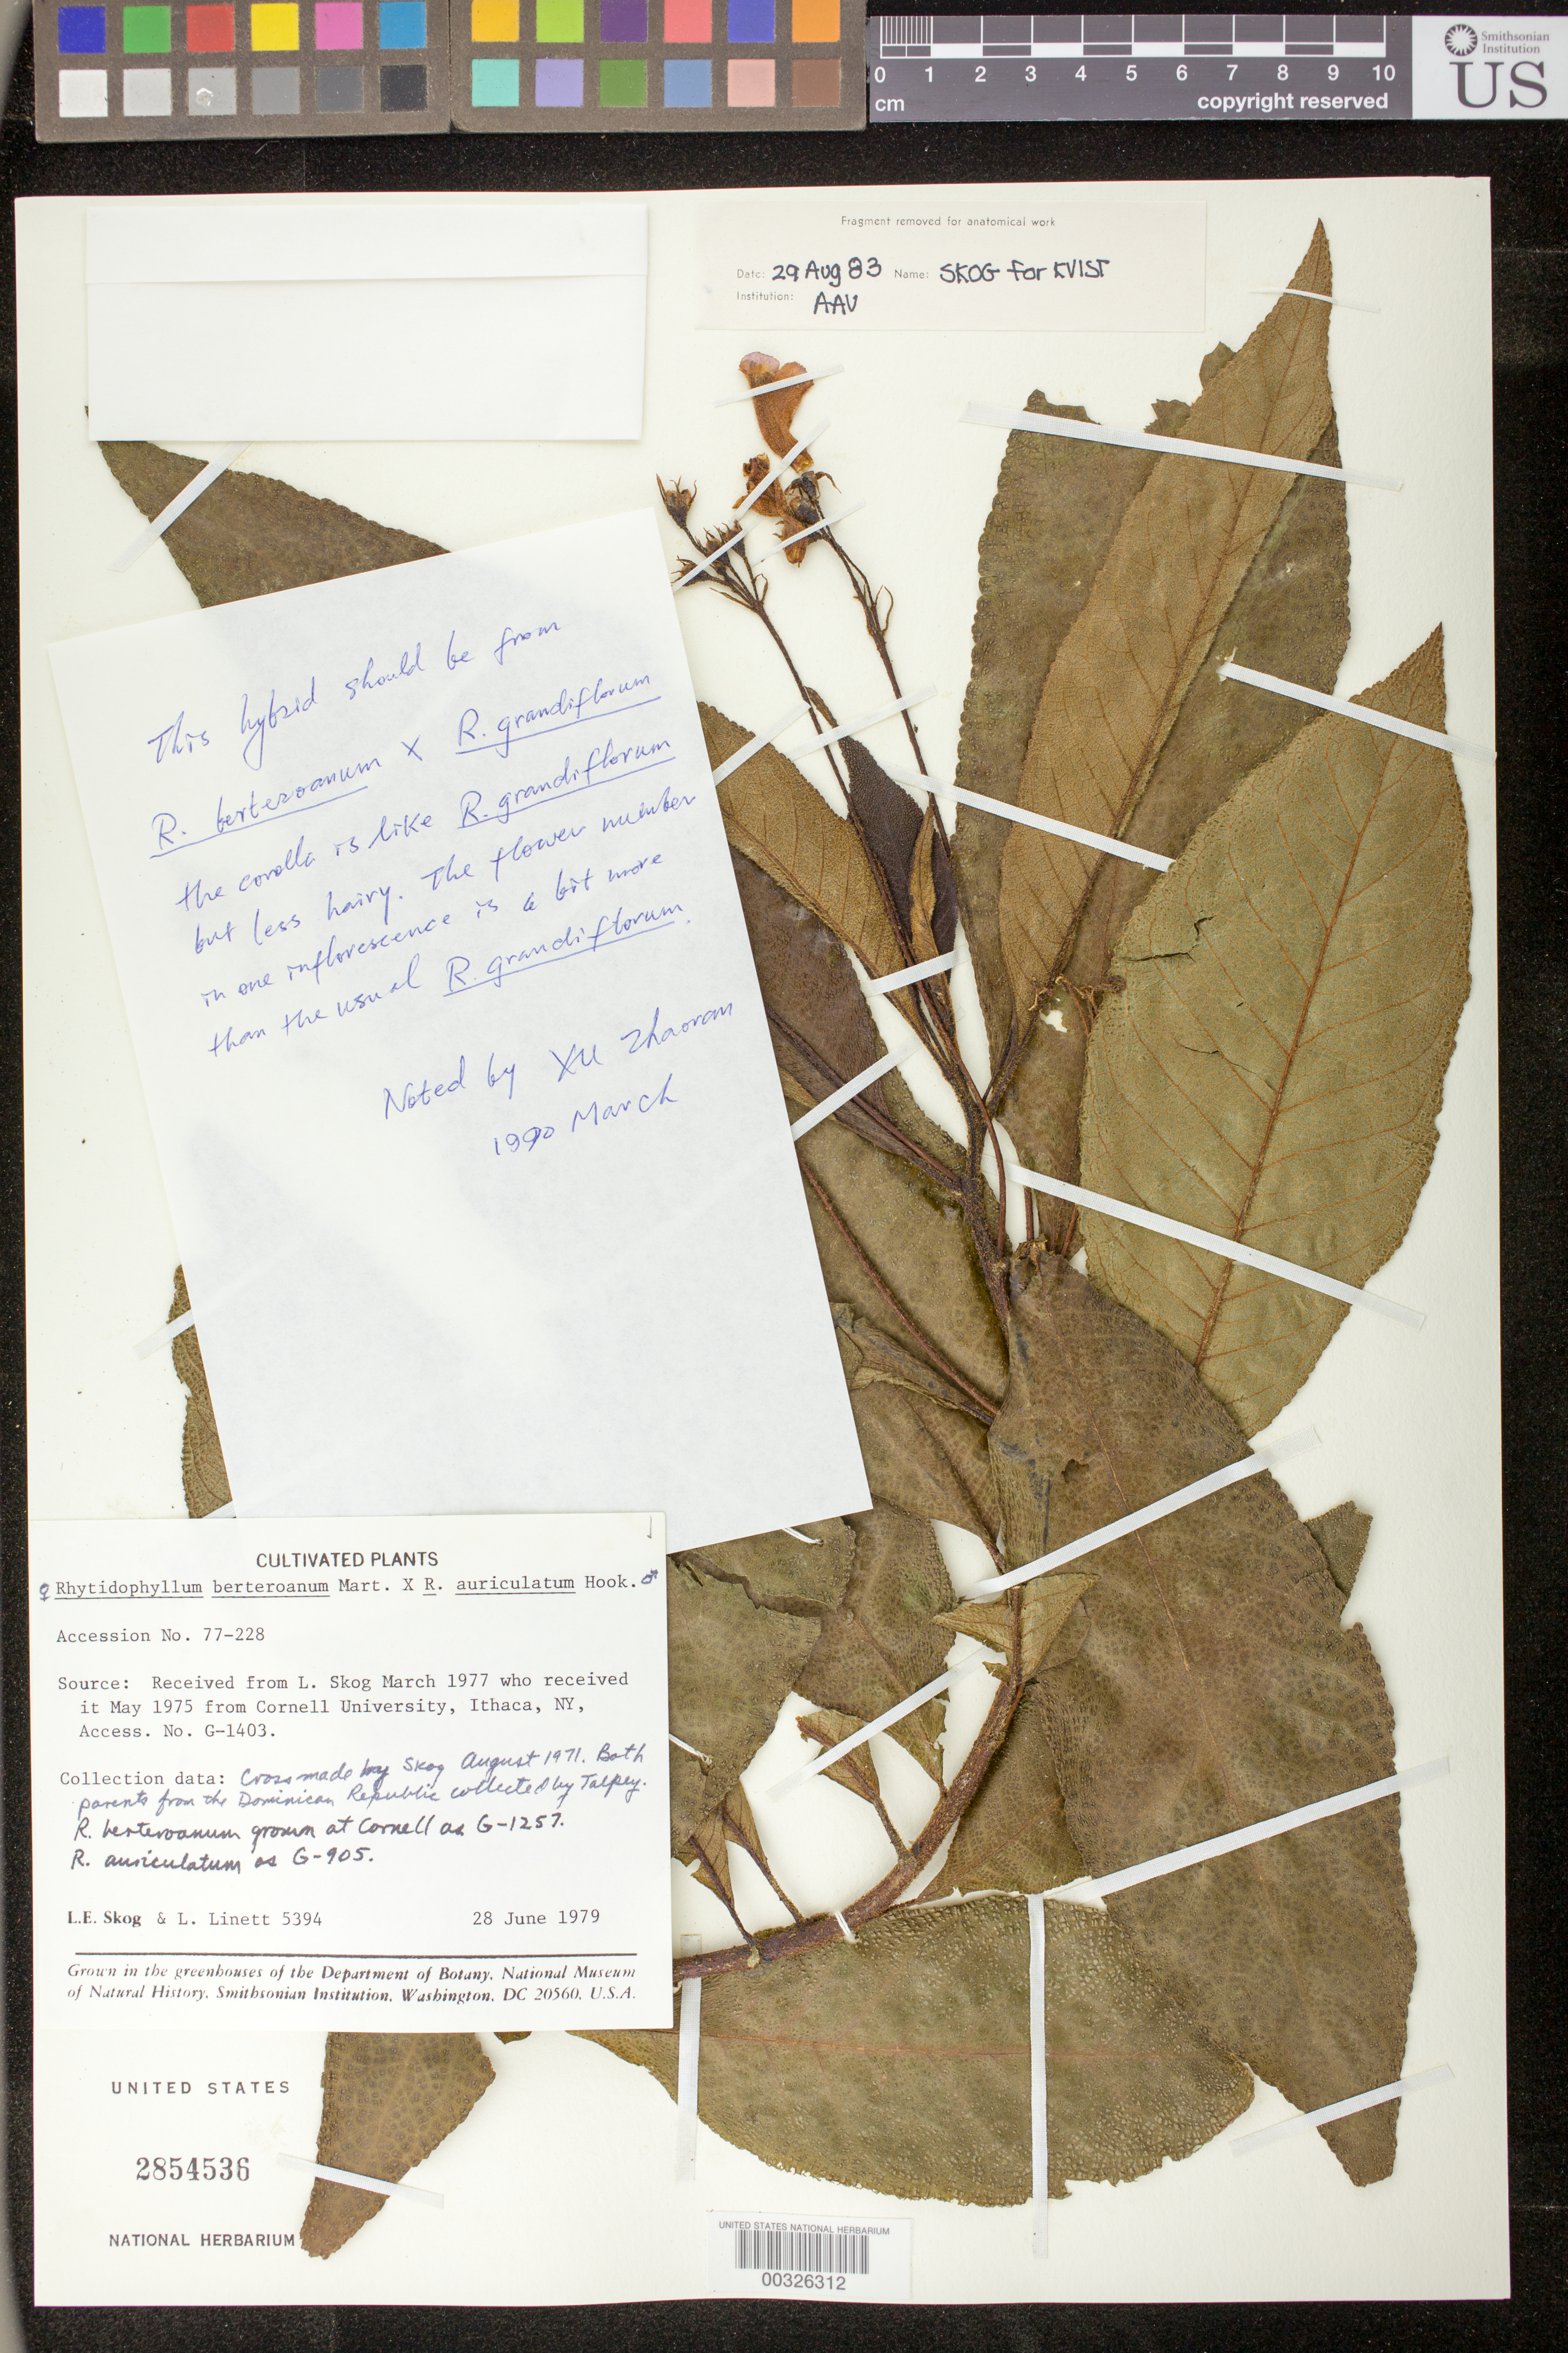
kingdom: Plantae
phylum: Tracheophyta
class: Magnoliopsida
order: Lamiales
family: Gesneriaceae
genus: Rhytidophyllum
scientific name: Rhytidophyllum hybrid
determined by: Skog, Laurence E.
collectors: L. E. Skog & L. Linett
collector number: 5394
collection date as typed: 28 Jun 1979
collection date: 1979-06-28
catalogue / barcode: US 2854536